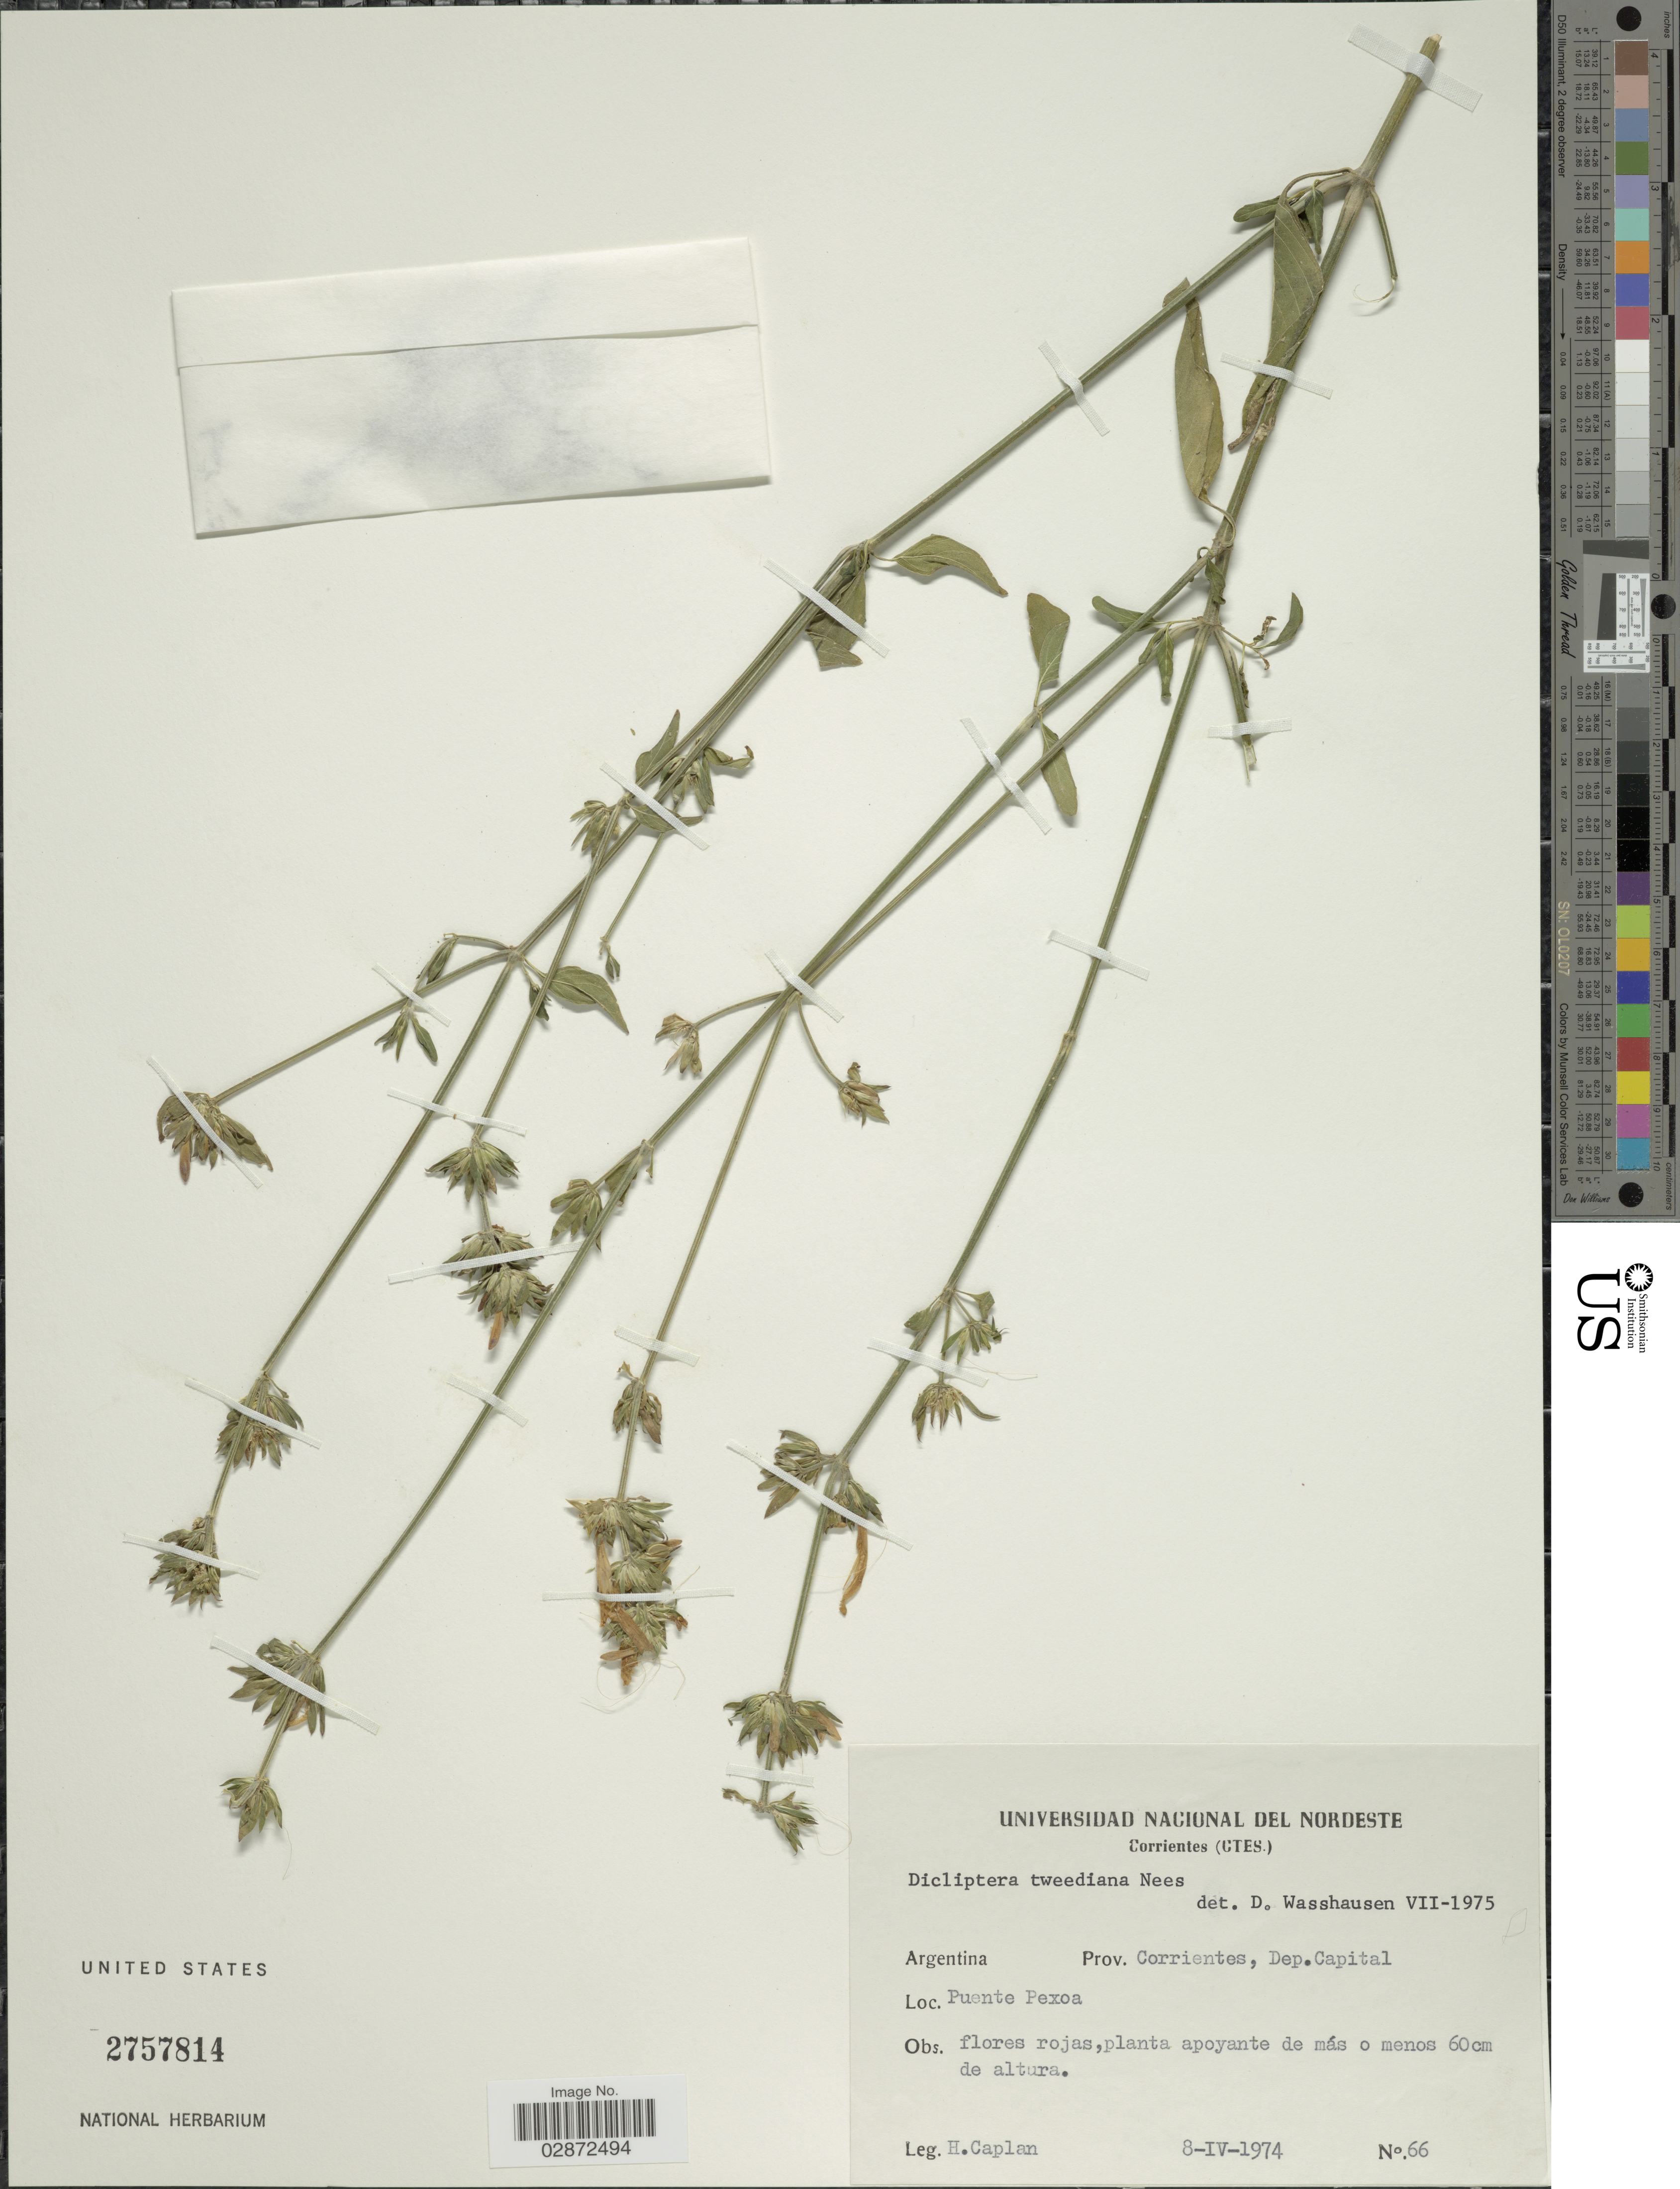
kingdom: Plantae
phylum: Tracheophyta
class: Magnoliopsida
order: Lamiales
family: Acanthaceae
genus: Dicliptera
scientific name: Dicliptera squarrosa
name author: Nees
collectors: H. Caplan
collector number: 66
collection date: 1974-04-08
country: Argentina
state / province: Corrientes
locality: Prov. Corrientes, Dep. Capital. Puente Pexoa.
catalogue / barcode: US 2757814